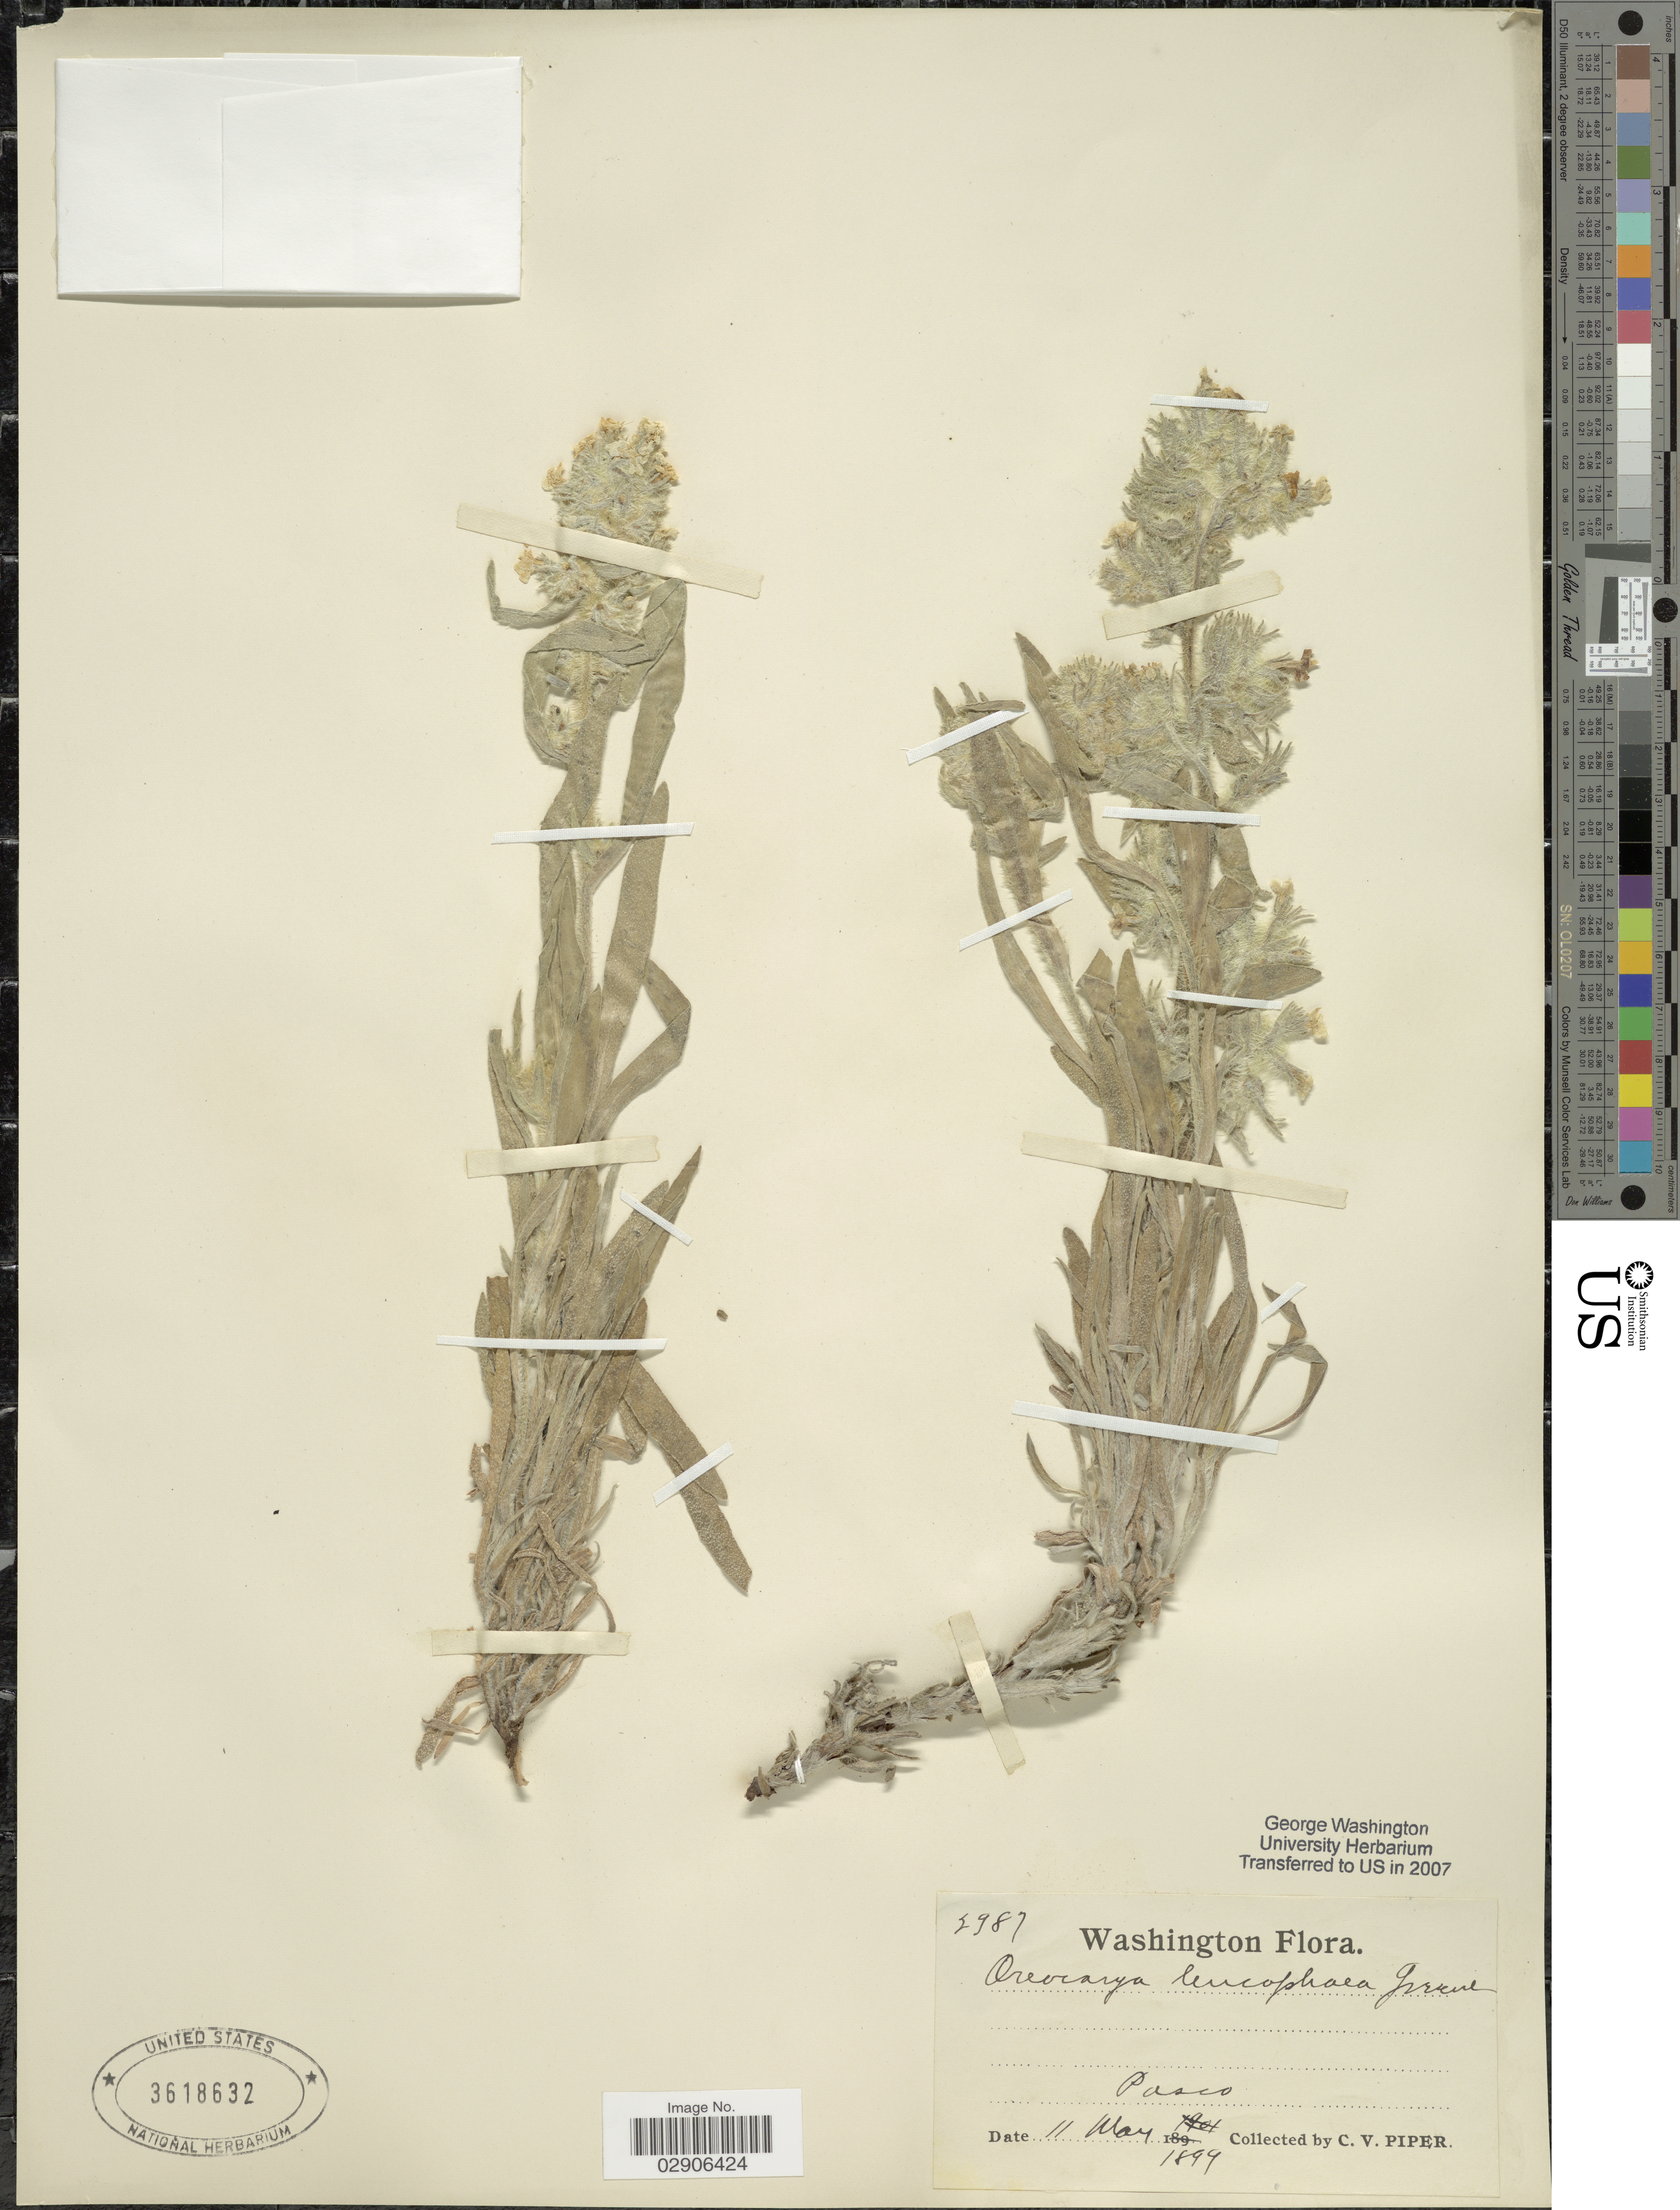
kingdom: Plantae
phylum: Tracheophyta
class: Magnoliopsida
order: Boraginales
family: Boraginaceae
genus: Oreocarya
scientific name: Oreocarya leucophaea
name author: (Douglas ex Lehm.) Greene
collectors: C. V. Piper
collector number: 3987*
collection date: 1899-05-11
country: United States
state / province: Washington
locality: Pasco.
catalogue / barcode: US 3618632